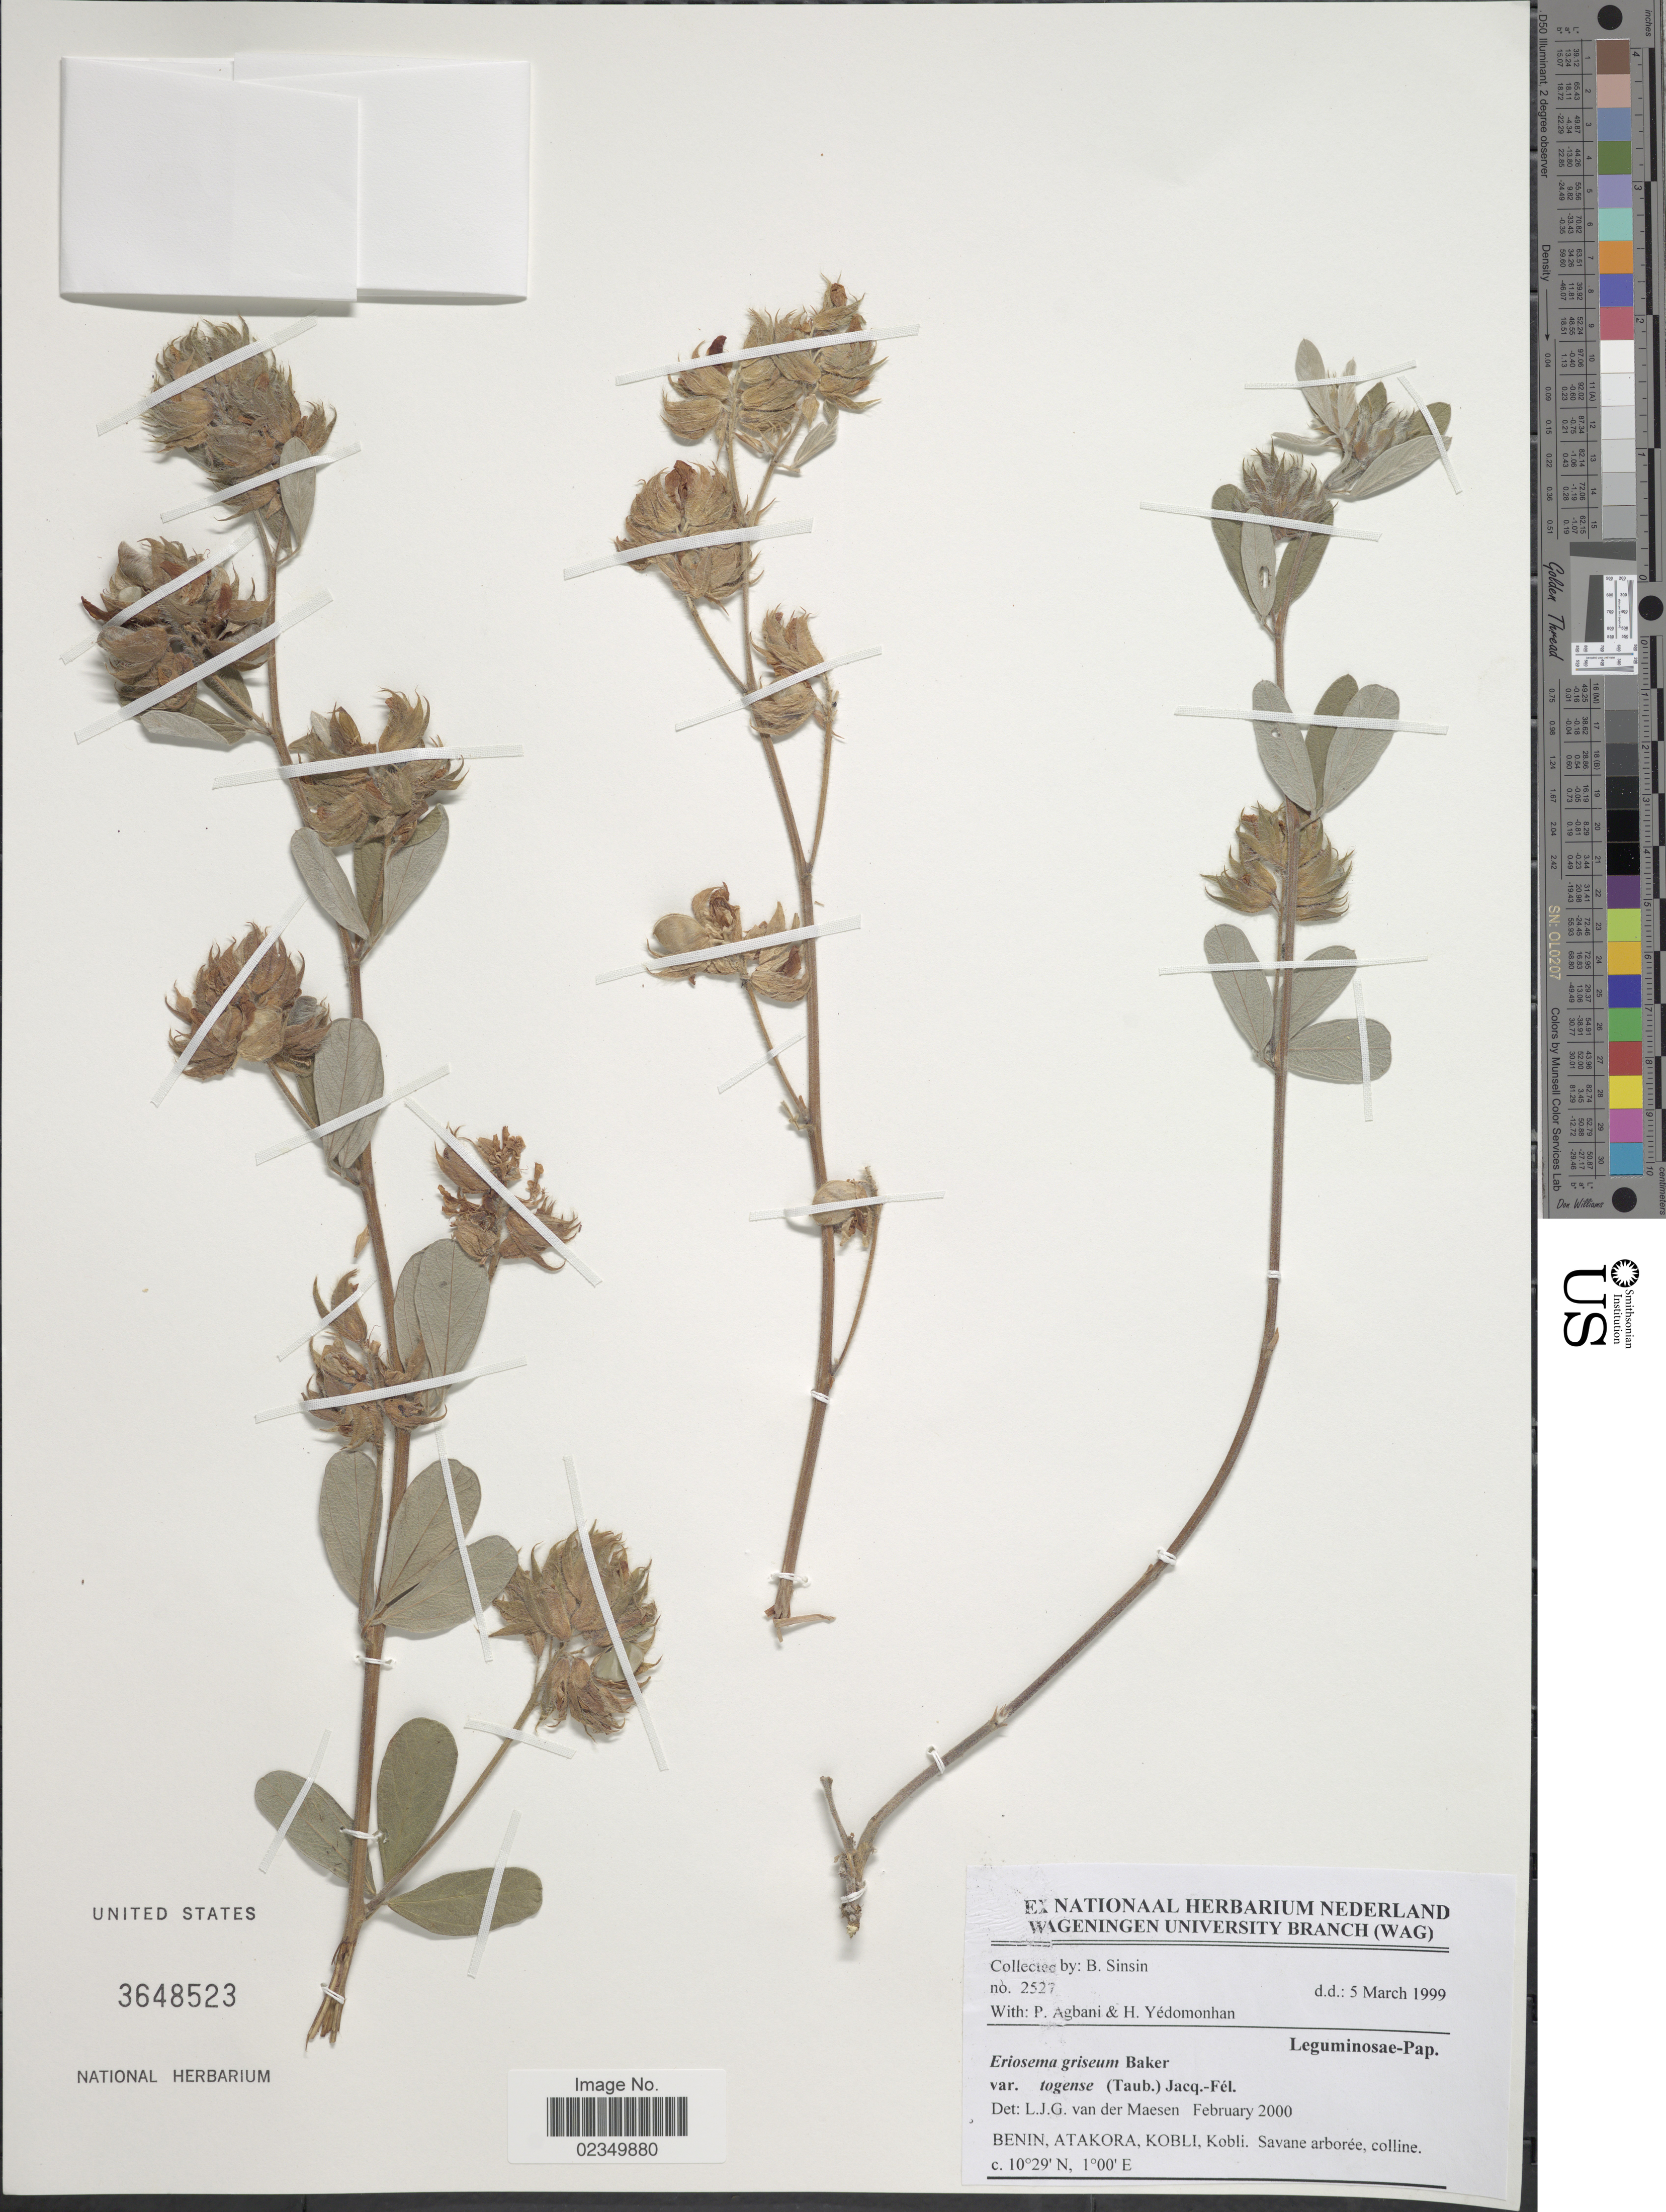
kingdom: Plantae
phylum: Tracheophyta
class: Magnoliopsida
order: Fabales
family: Fabaceae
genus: Eriosema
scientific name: Eriosema griseum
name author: Baker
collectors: B. Sinsin, P. Agbani & H. Yedomonhan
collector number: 2527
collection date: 1999-03-05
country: Benin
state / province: Atakora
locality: Kobli, kobli, Savane arboree, colline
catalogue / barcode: US 3648523